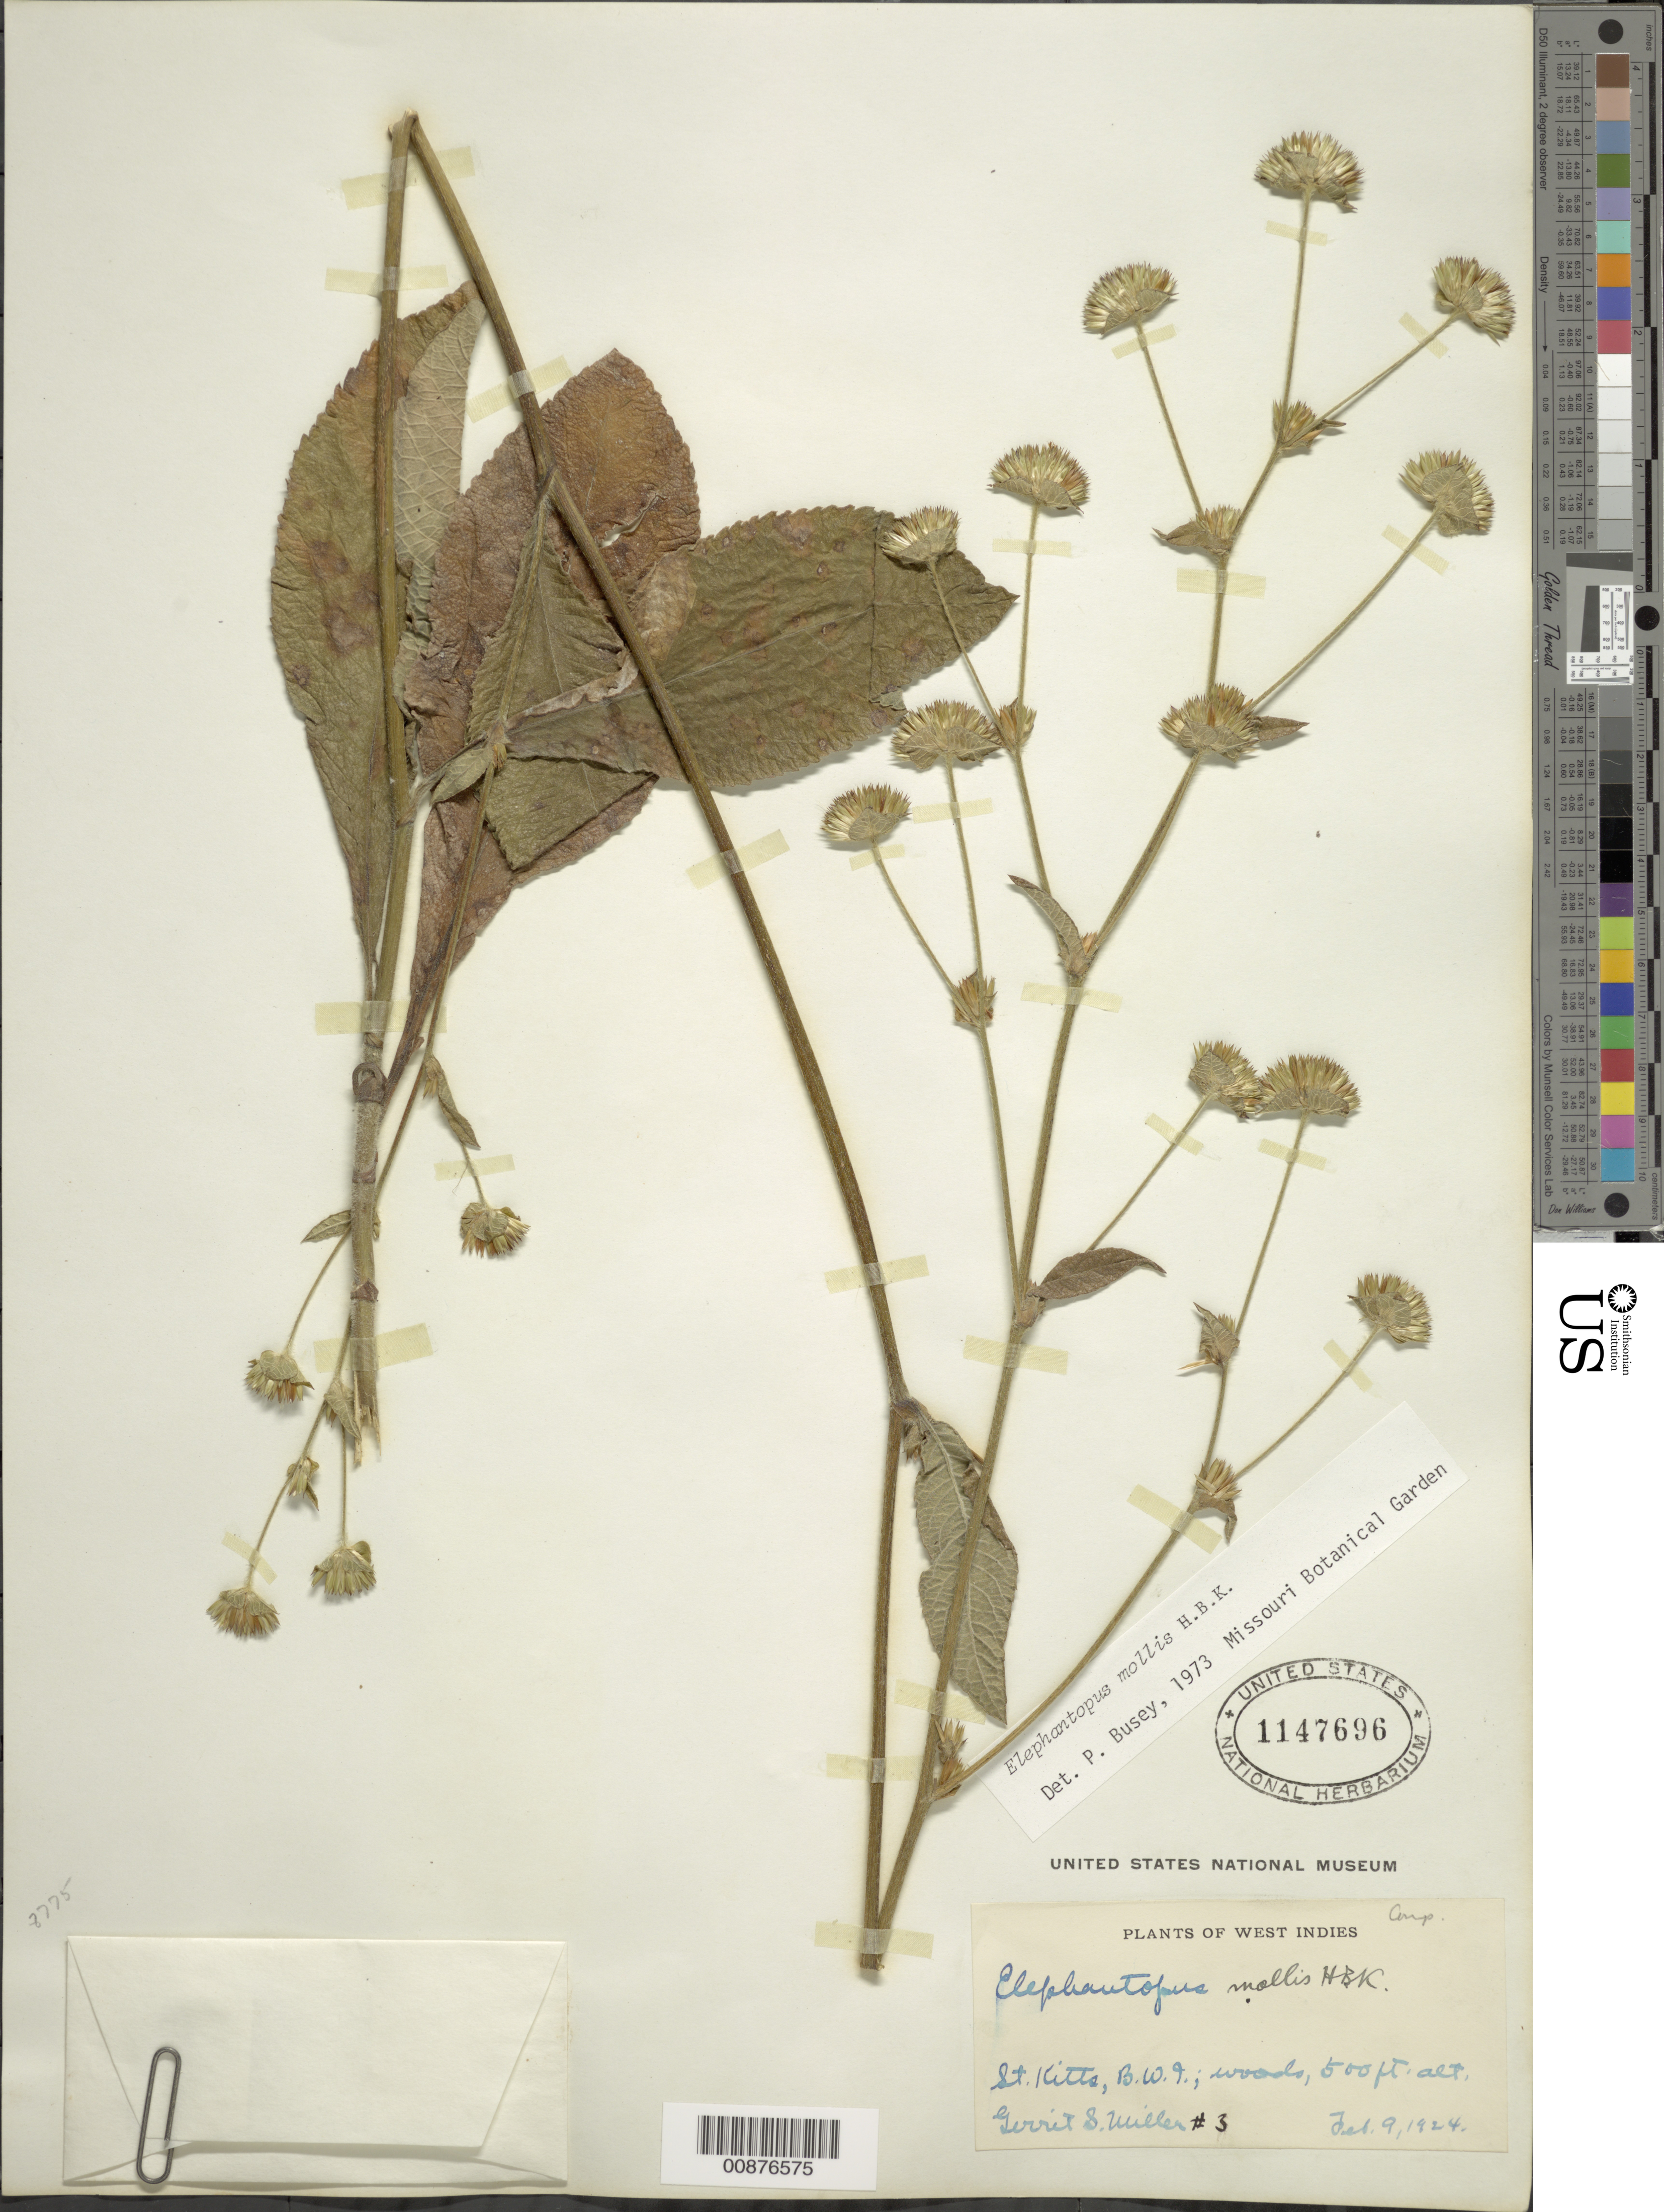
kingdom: Plantae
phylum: Tracheophyta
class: Magnoliopsida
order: Asterales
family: Asteraceae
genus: Elephantopus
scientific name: Elephantopus mollis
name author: Kunth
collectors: G. S. Miller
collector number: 3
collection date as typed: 09 Feb 1924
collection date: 1924-02-09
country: St. Christopher-Nevis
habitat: Woods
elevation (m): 152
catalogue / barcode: US 1147696